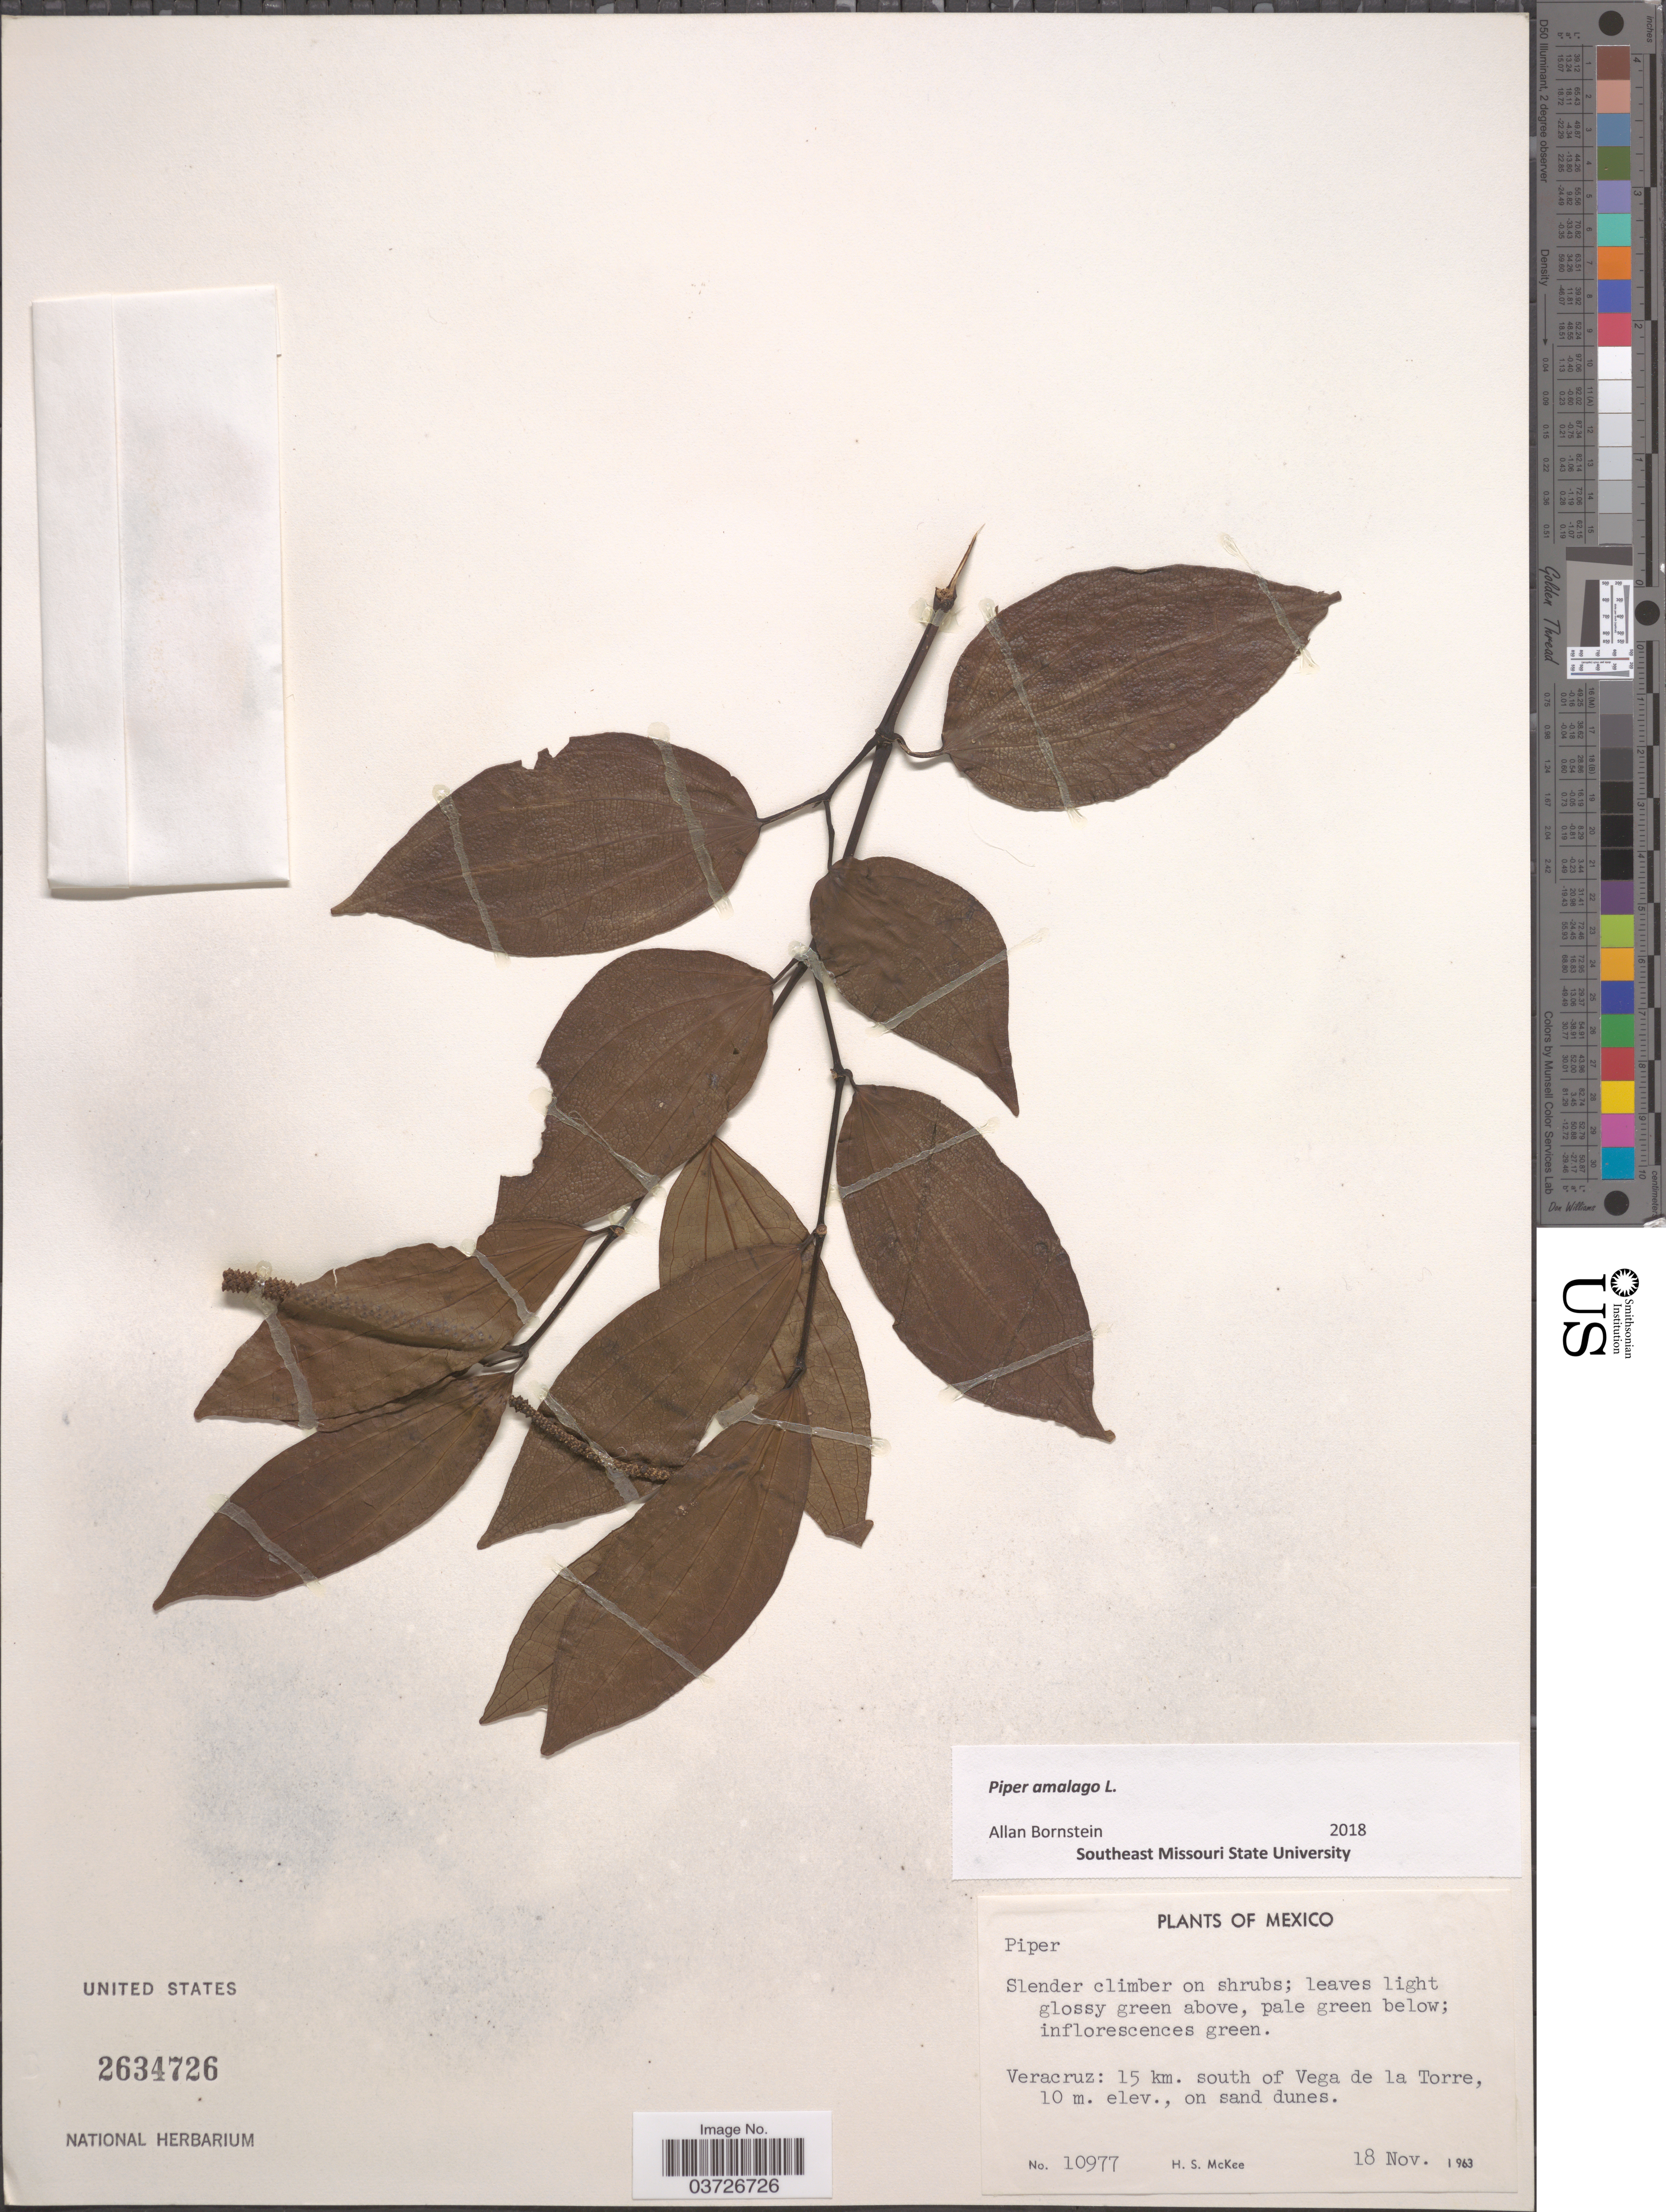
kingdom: Plantae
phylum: Tracheophyta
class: Magnoliopsida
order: Piperales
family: Piperaceae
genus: Piper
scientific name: Piper amalago var. medium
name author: (Jacq.) Yunck.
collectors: H. S. McKee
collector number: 10977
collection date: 1963-11-18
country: Mexico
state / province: Veracruz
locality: Veracruz: 15 km. south of Vega de la Torre.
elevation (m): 10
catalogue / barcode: US 2634726